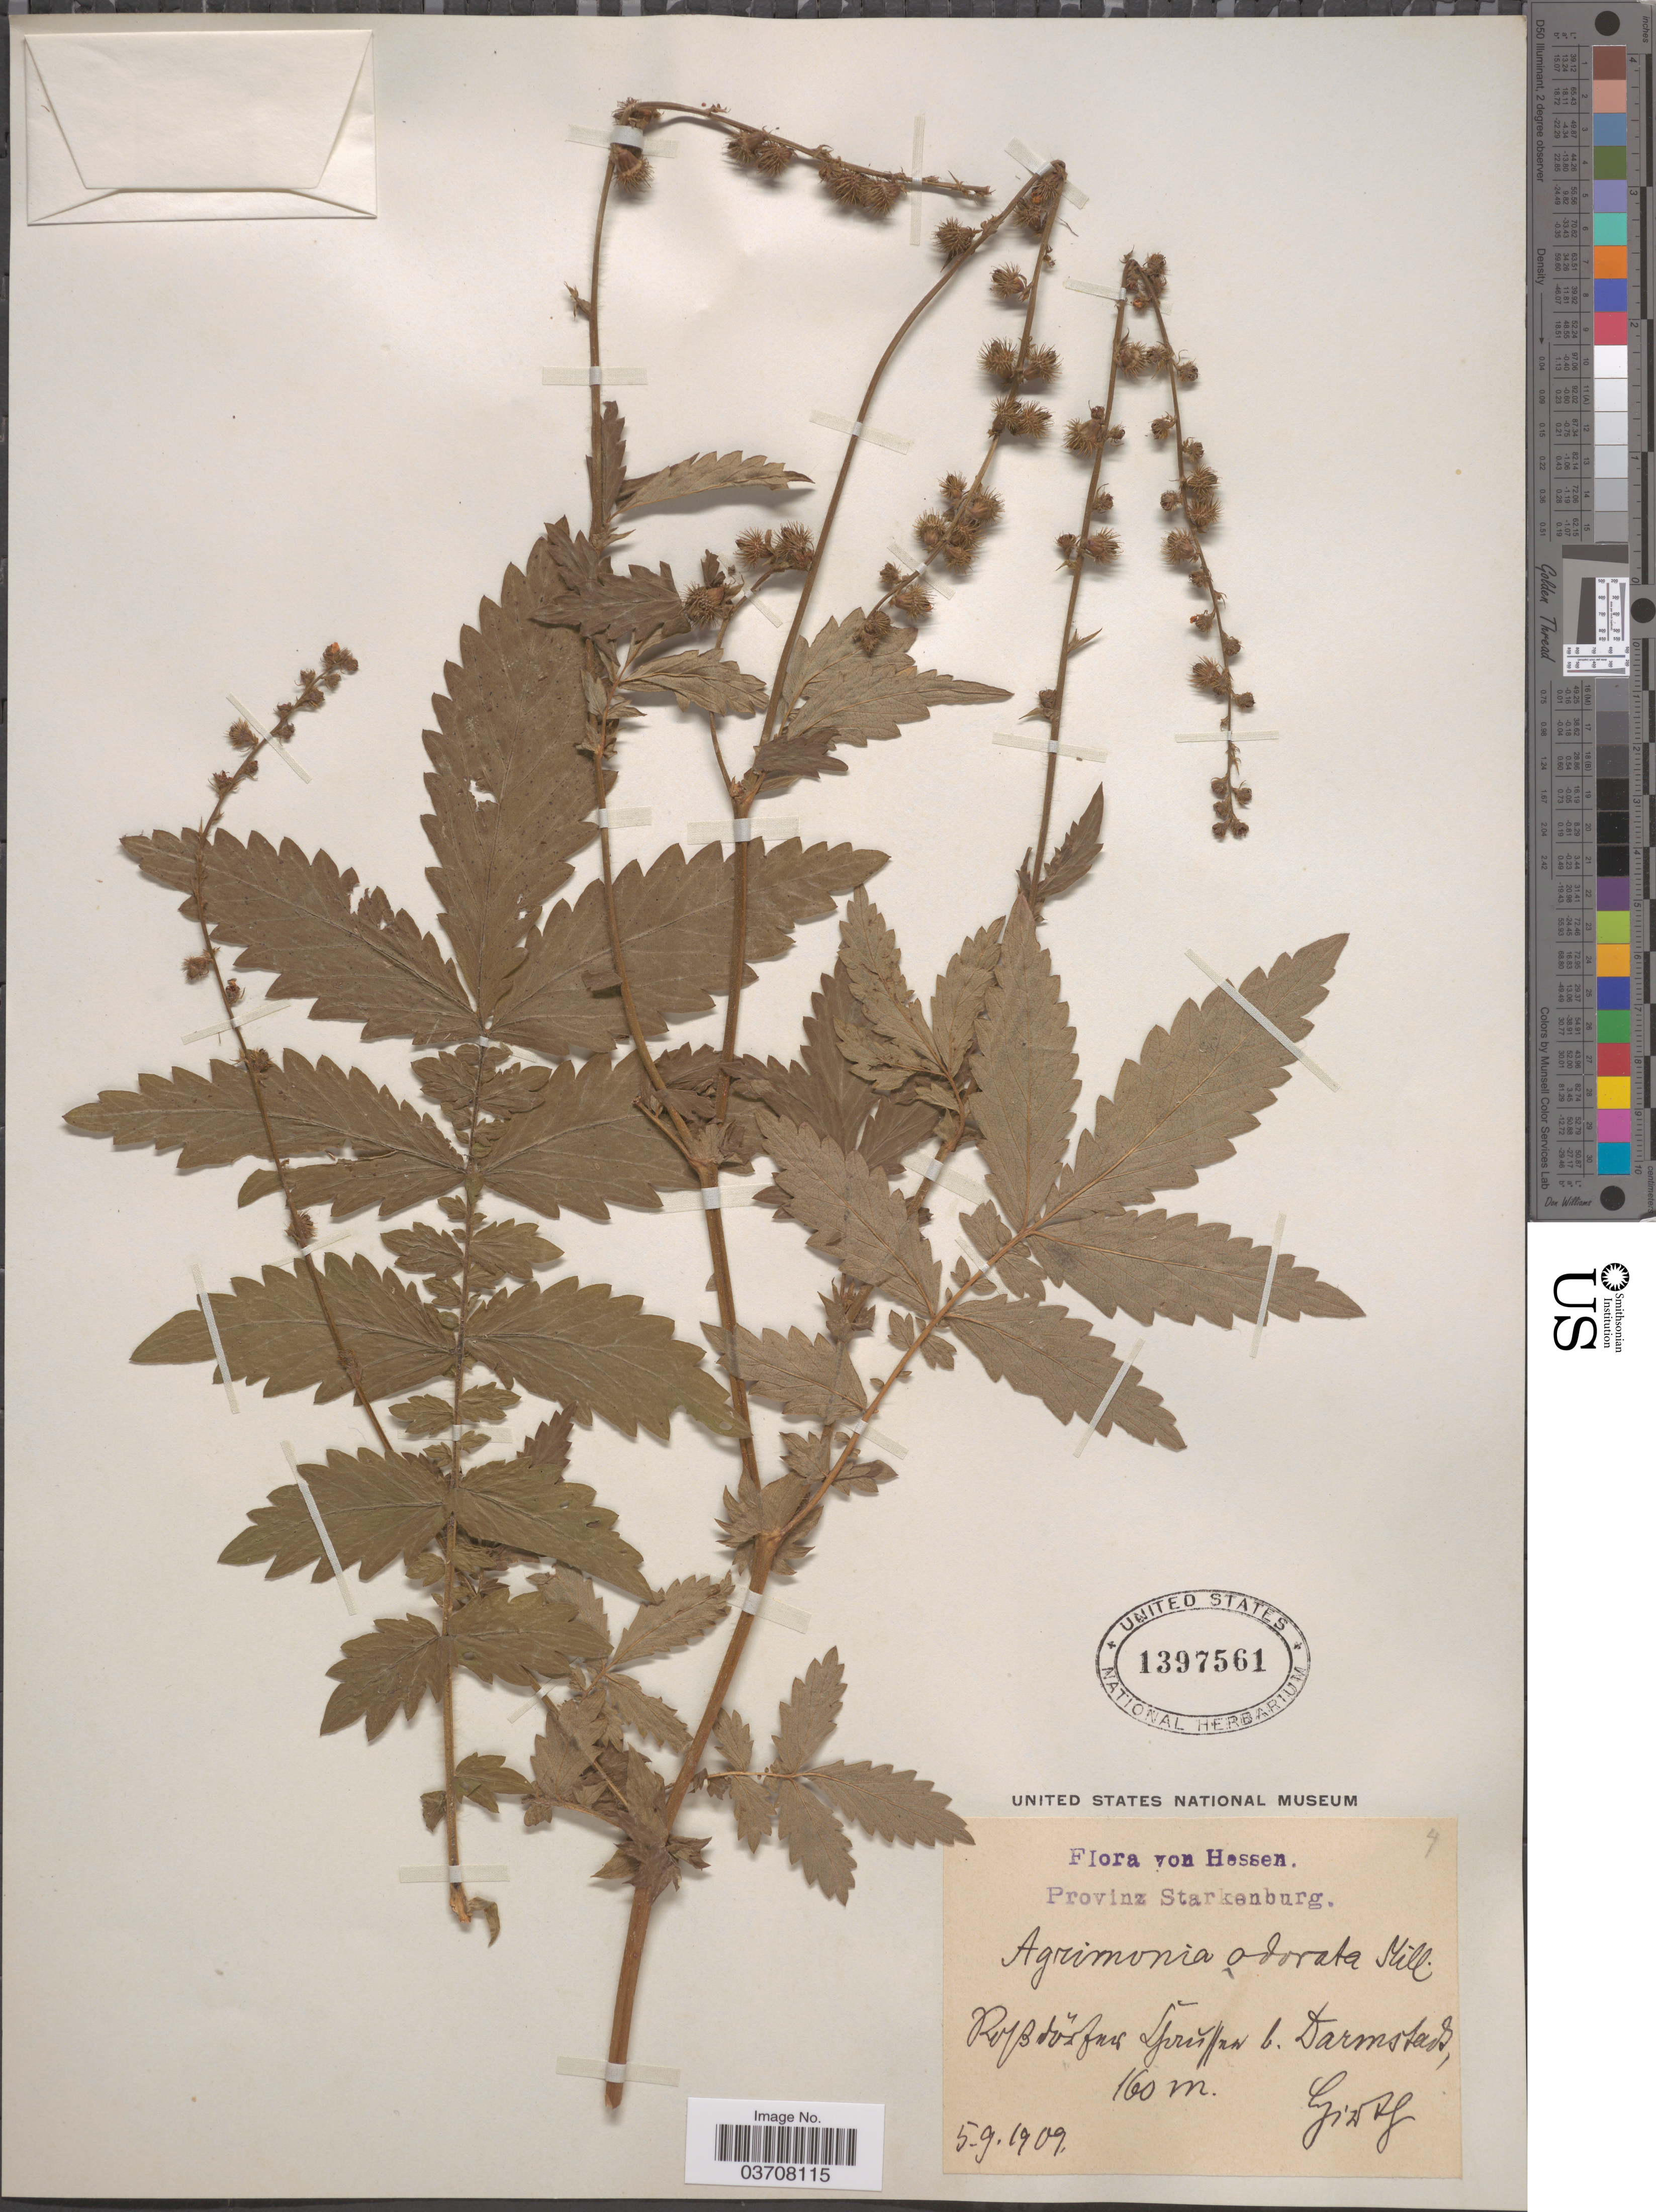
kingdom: Plantae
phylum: Tracheophyta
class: Magnoliopsida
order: Rosales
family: Rosaceae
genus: Agrimonia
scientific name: Agrimonia odorata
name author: Mill.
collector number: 4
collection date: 1909-09-05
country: Germany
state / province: Hesse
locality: Provinz Starkenburg. Repdõsfns Lprñffnn b. Darmstans. [interpreted]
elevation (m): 160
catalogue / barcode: US 1397561